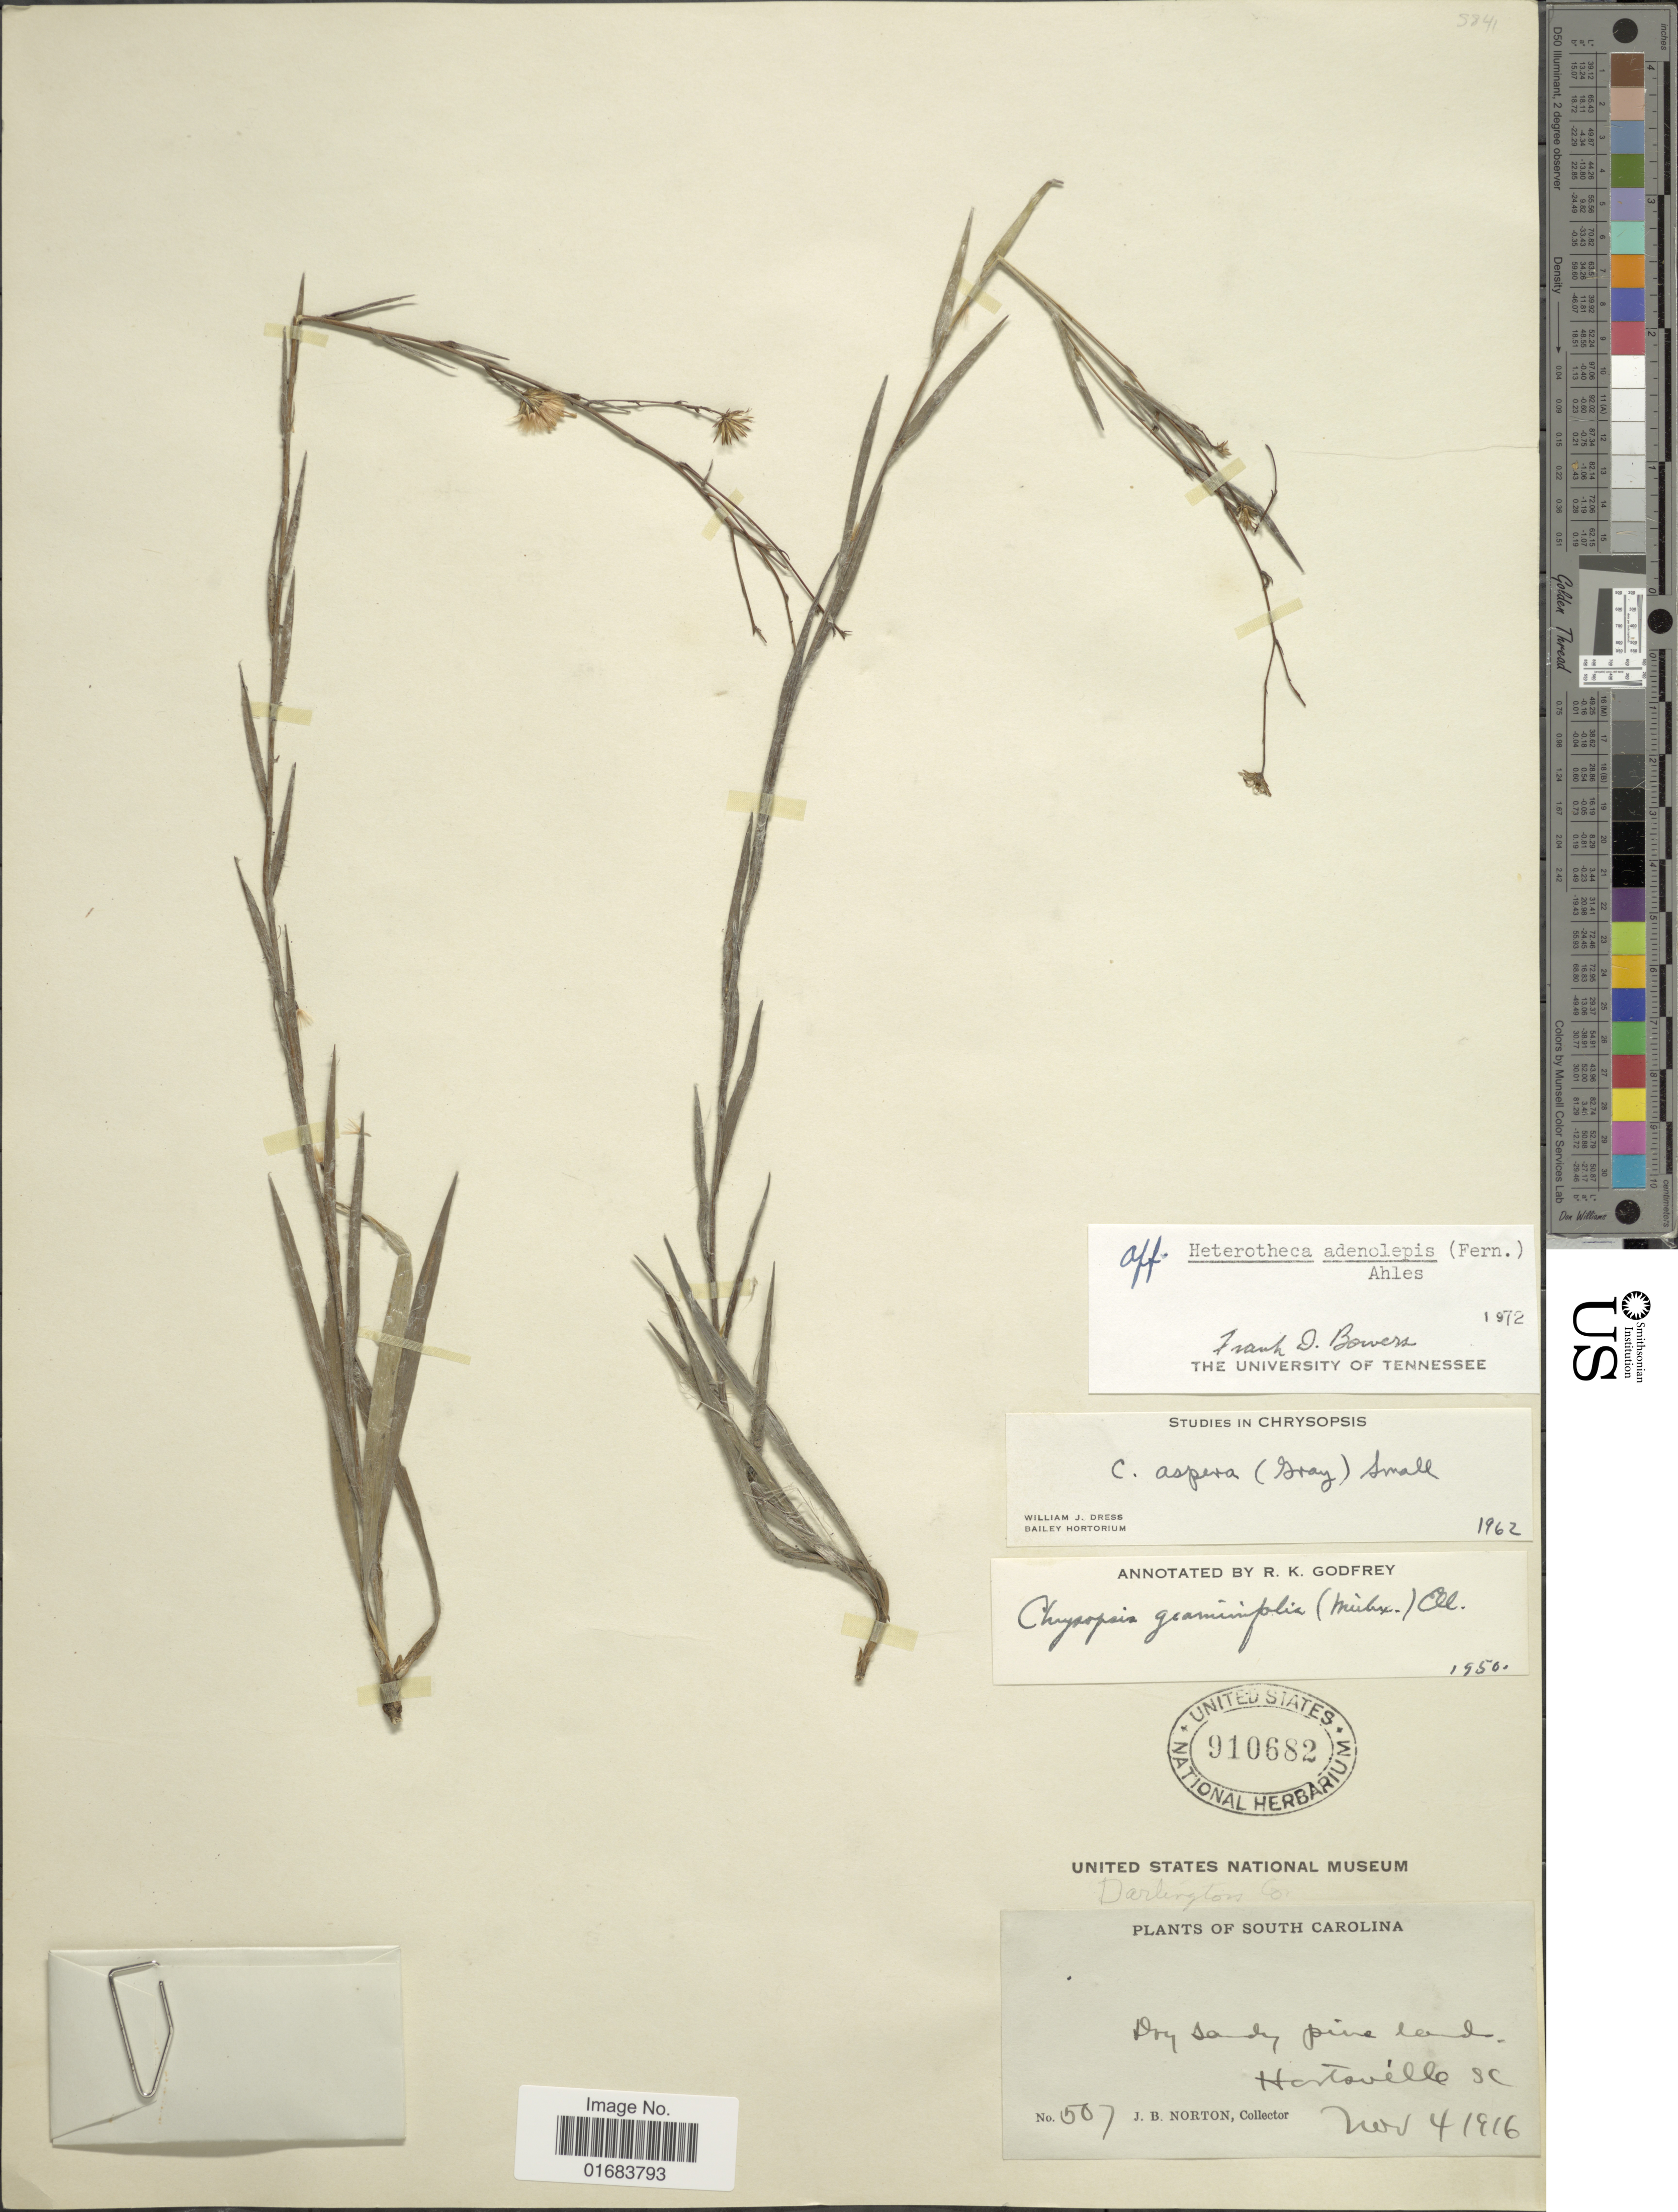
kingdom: Plantae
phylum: Tracheophyta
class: Magnoliopsida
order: Asterales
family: Asteraceae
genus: Pityopsis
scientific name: Pityopsis adenolepis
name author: (Fernald) Semple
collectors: J. B. Norton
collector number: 507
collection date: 1916-11-04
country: United States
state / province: South Carolina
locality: Hartsville.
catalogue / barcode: US 910682